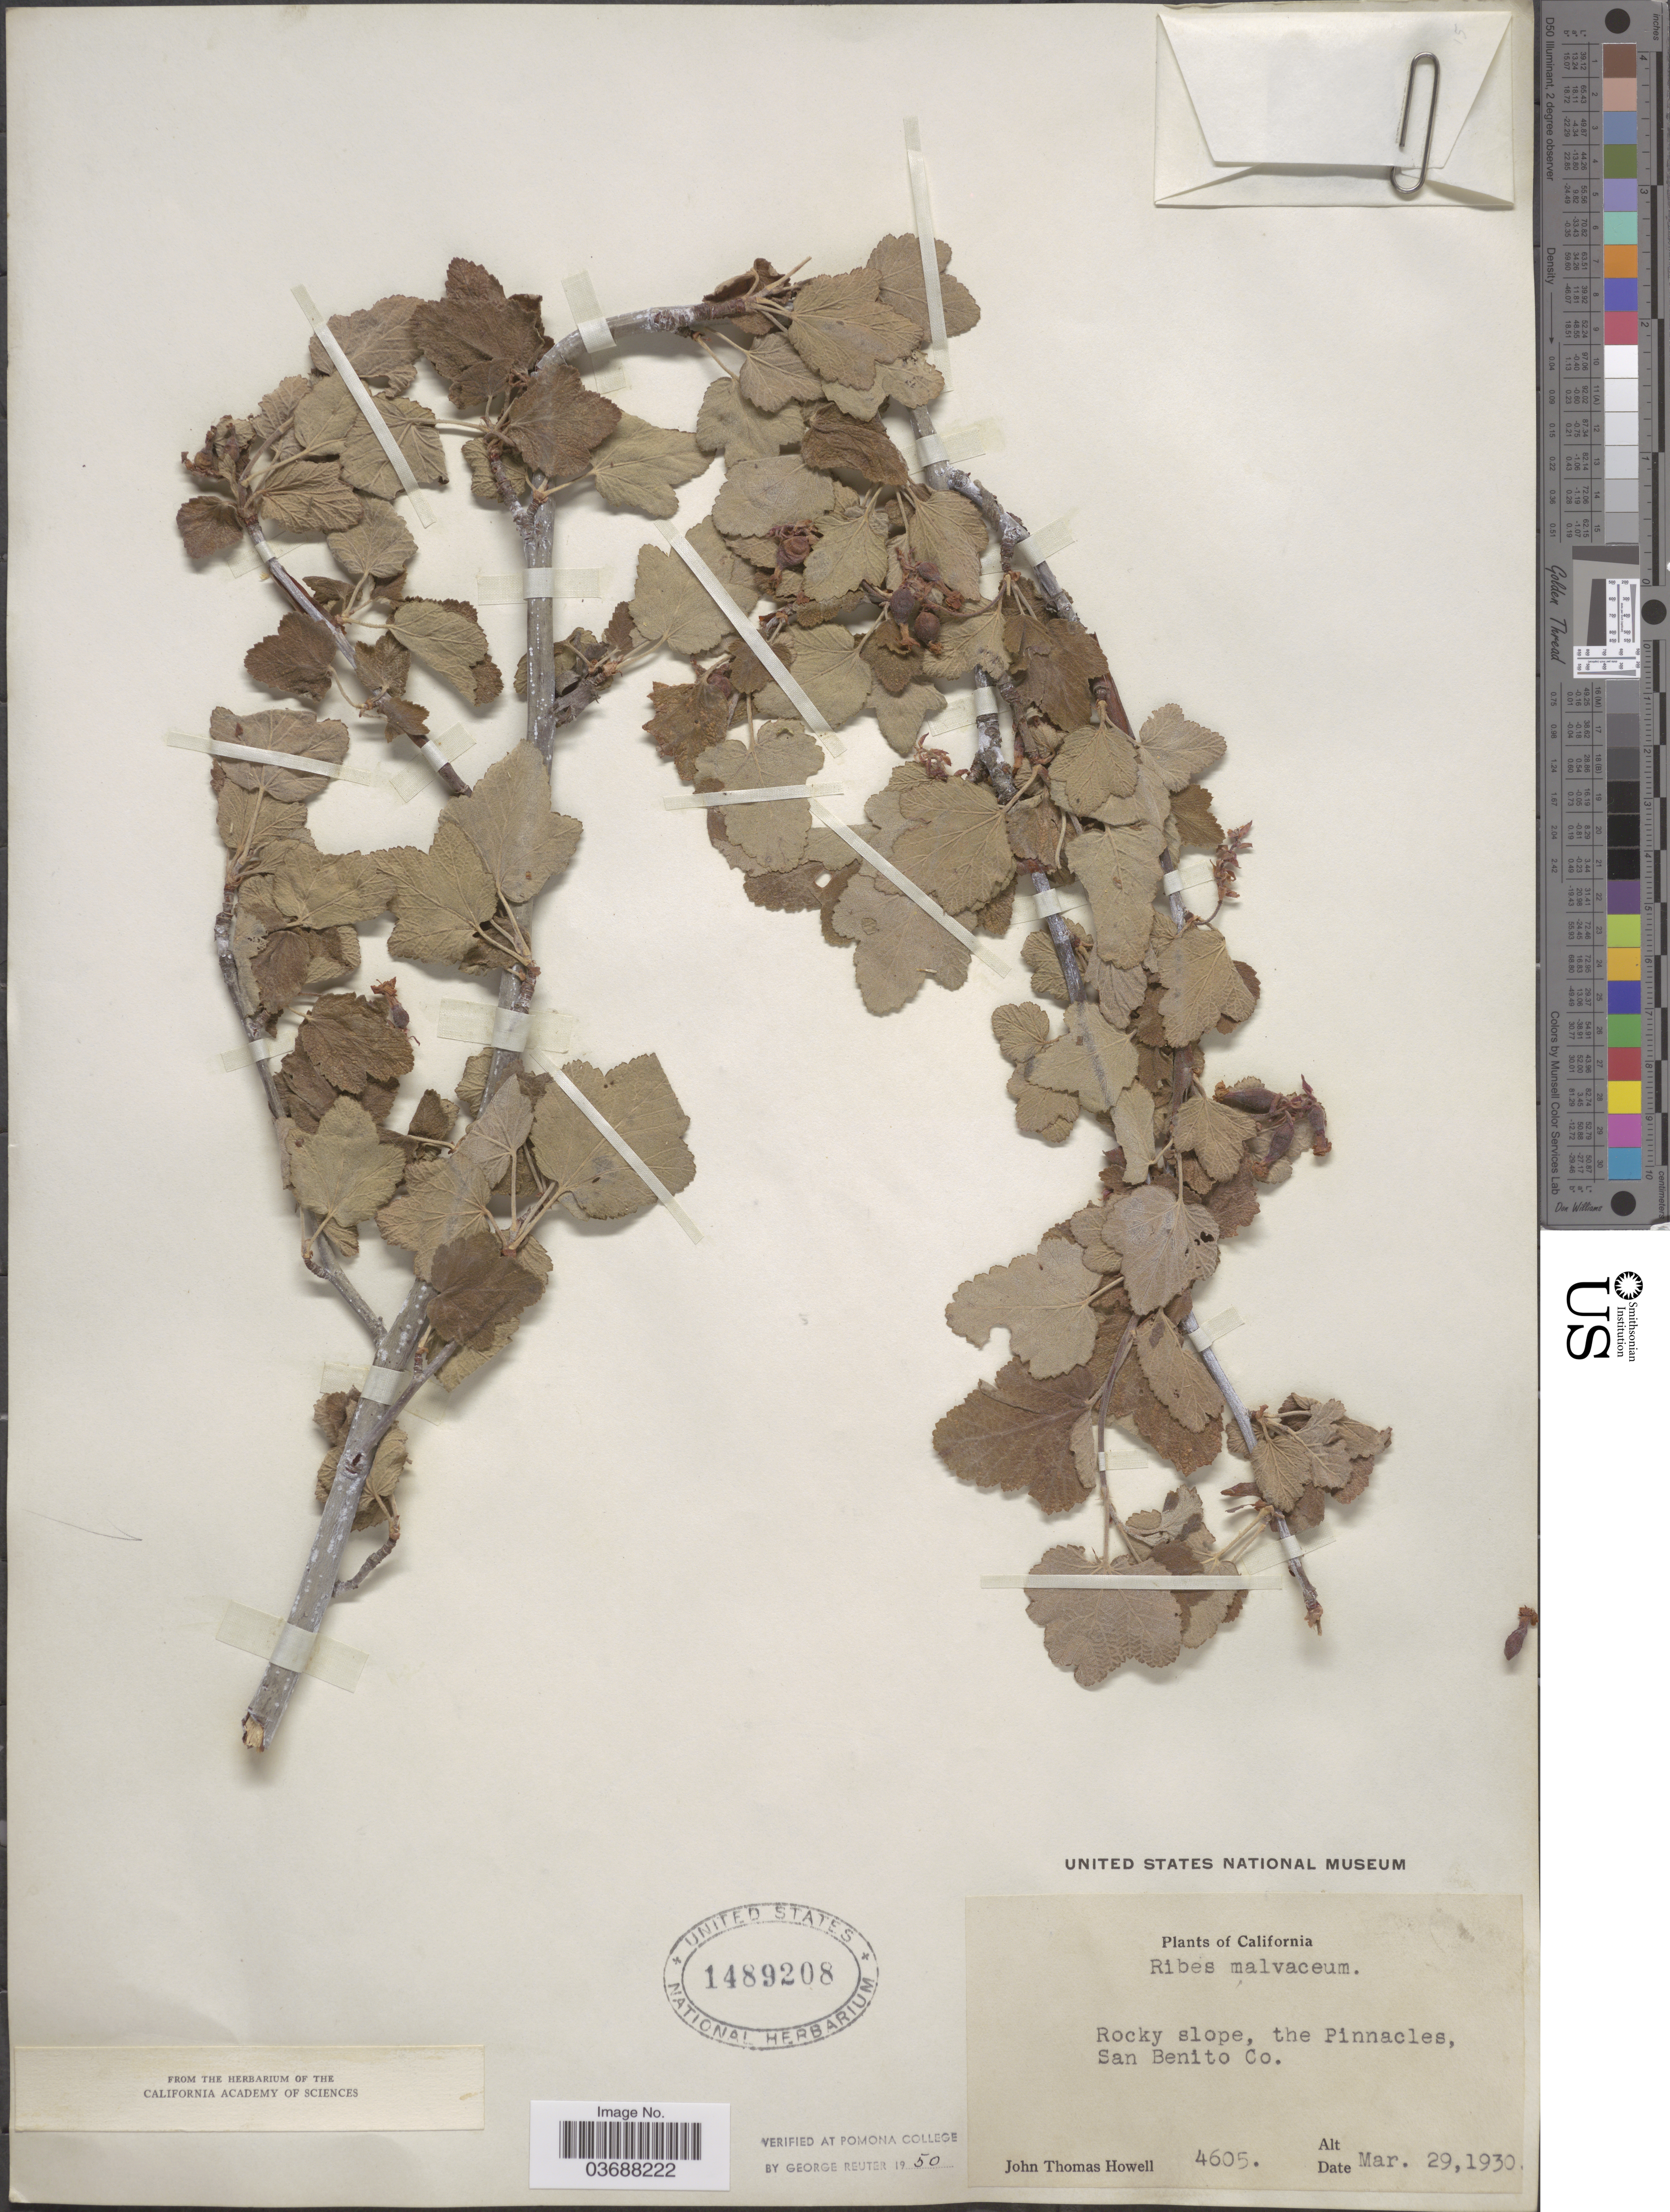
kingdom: Plantae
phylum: Tracheophyta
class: Magnoliopsida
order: Saxifragales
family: Grossulariaceae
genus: Ribes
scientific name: Ribes malvaceum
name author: Sm.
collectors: J. T. Howell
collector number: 4605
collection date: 1930-03-29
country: United States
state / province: California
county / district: San Benito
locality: Rocky slope, the Pinnacles, San Benito Co.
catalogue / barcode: US 1489208